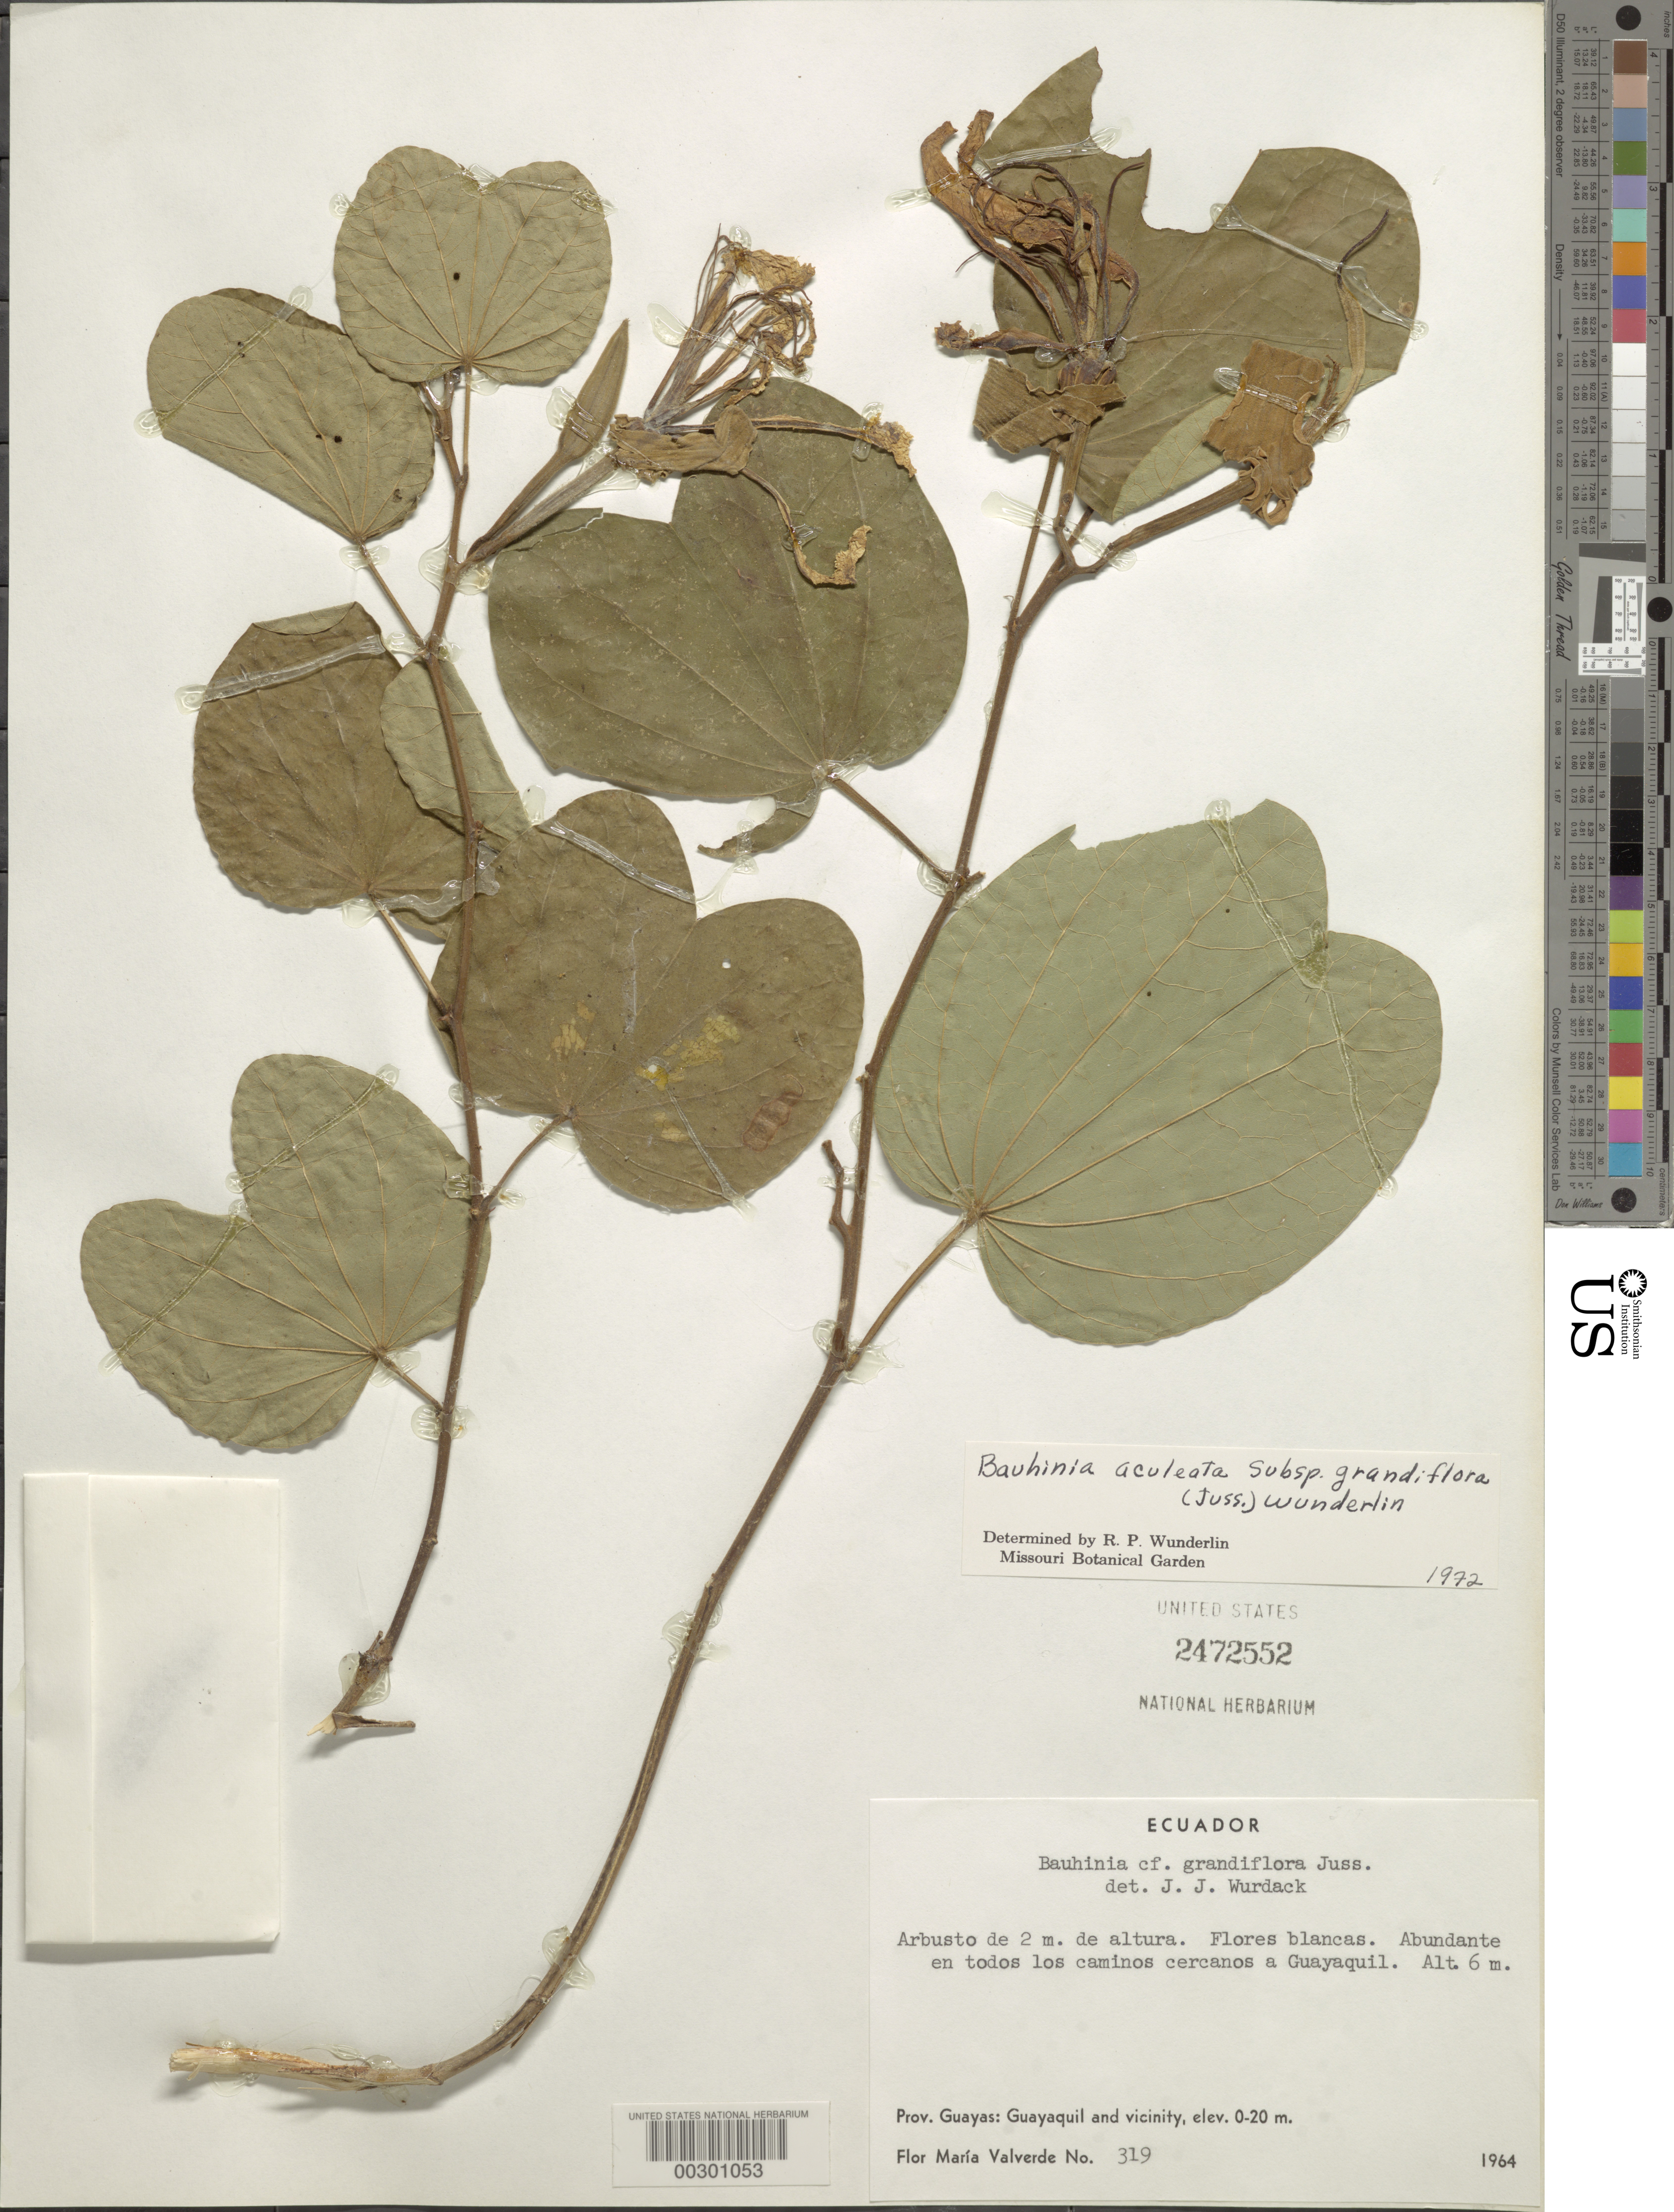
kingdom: Plantae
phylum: Tracheophyta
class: Magnoliopsida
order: Fabales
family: Fabaceae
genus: Bauhinia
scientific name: Bauhinia aculeata subsp. grandiflora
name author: (Juss.) Wunderlin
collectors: V. Badillo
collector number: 319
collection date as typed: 1964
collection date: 1964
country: Ecuador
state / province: Guayas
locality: Guayaquil and vicinity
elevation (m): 6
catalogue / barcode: US 2472552